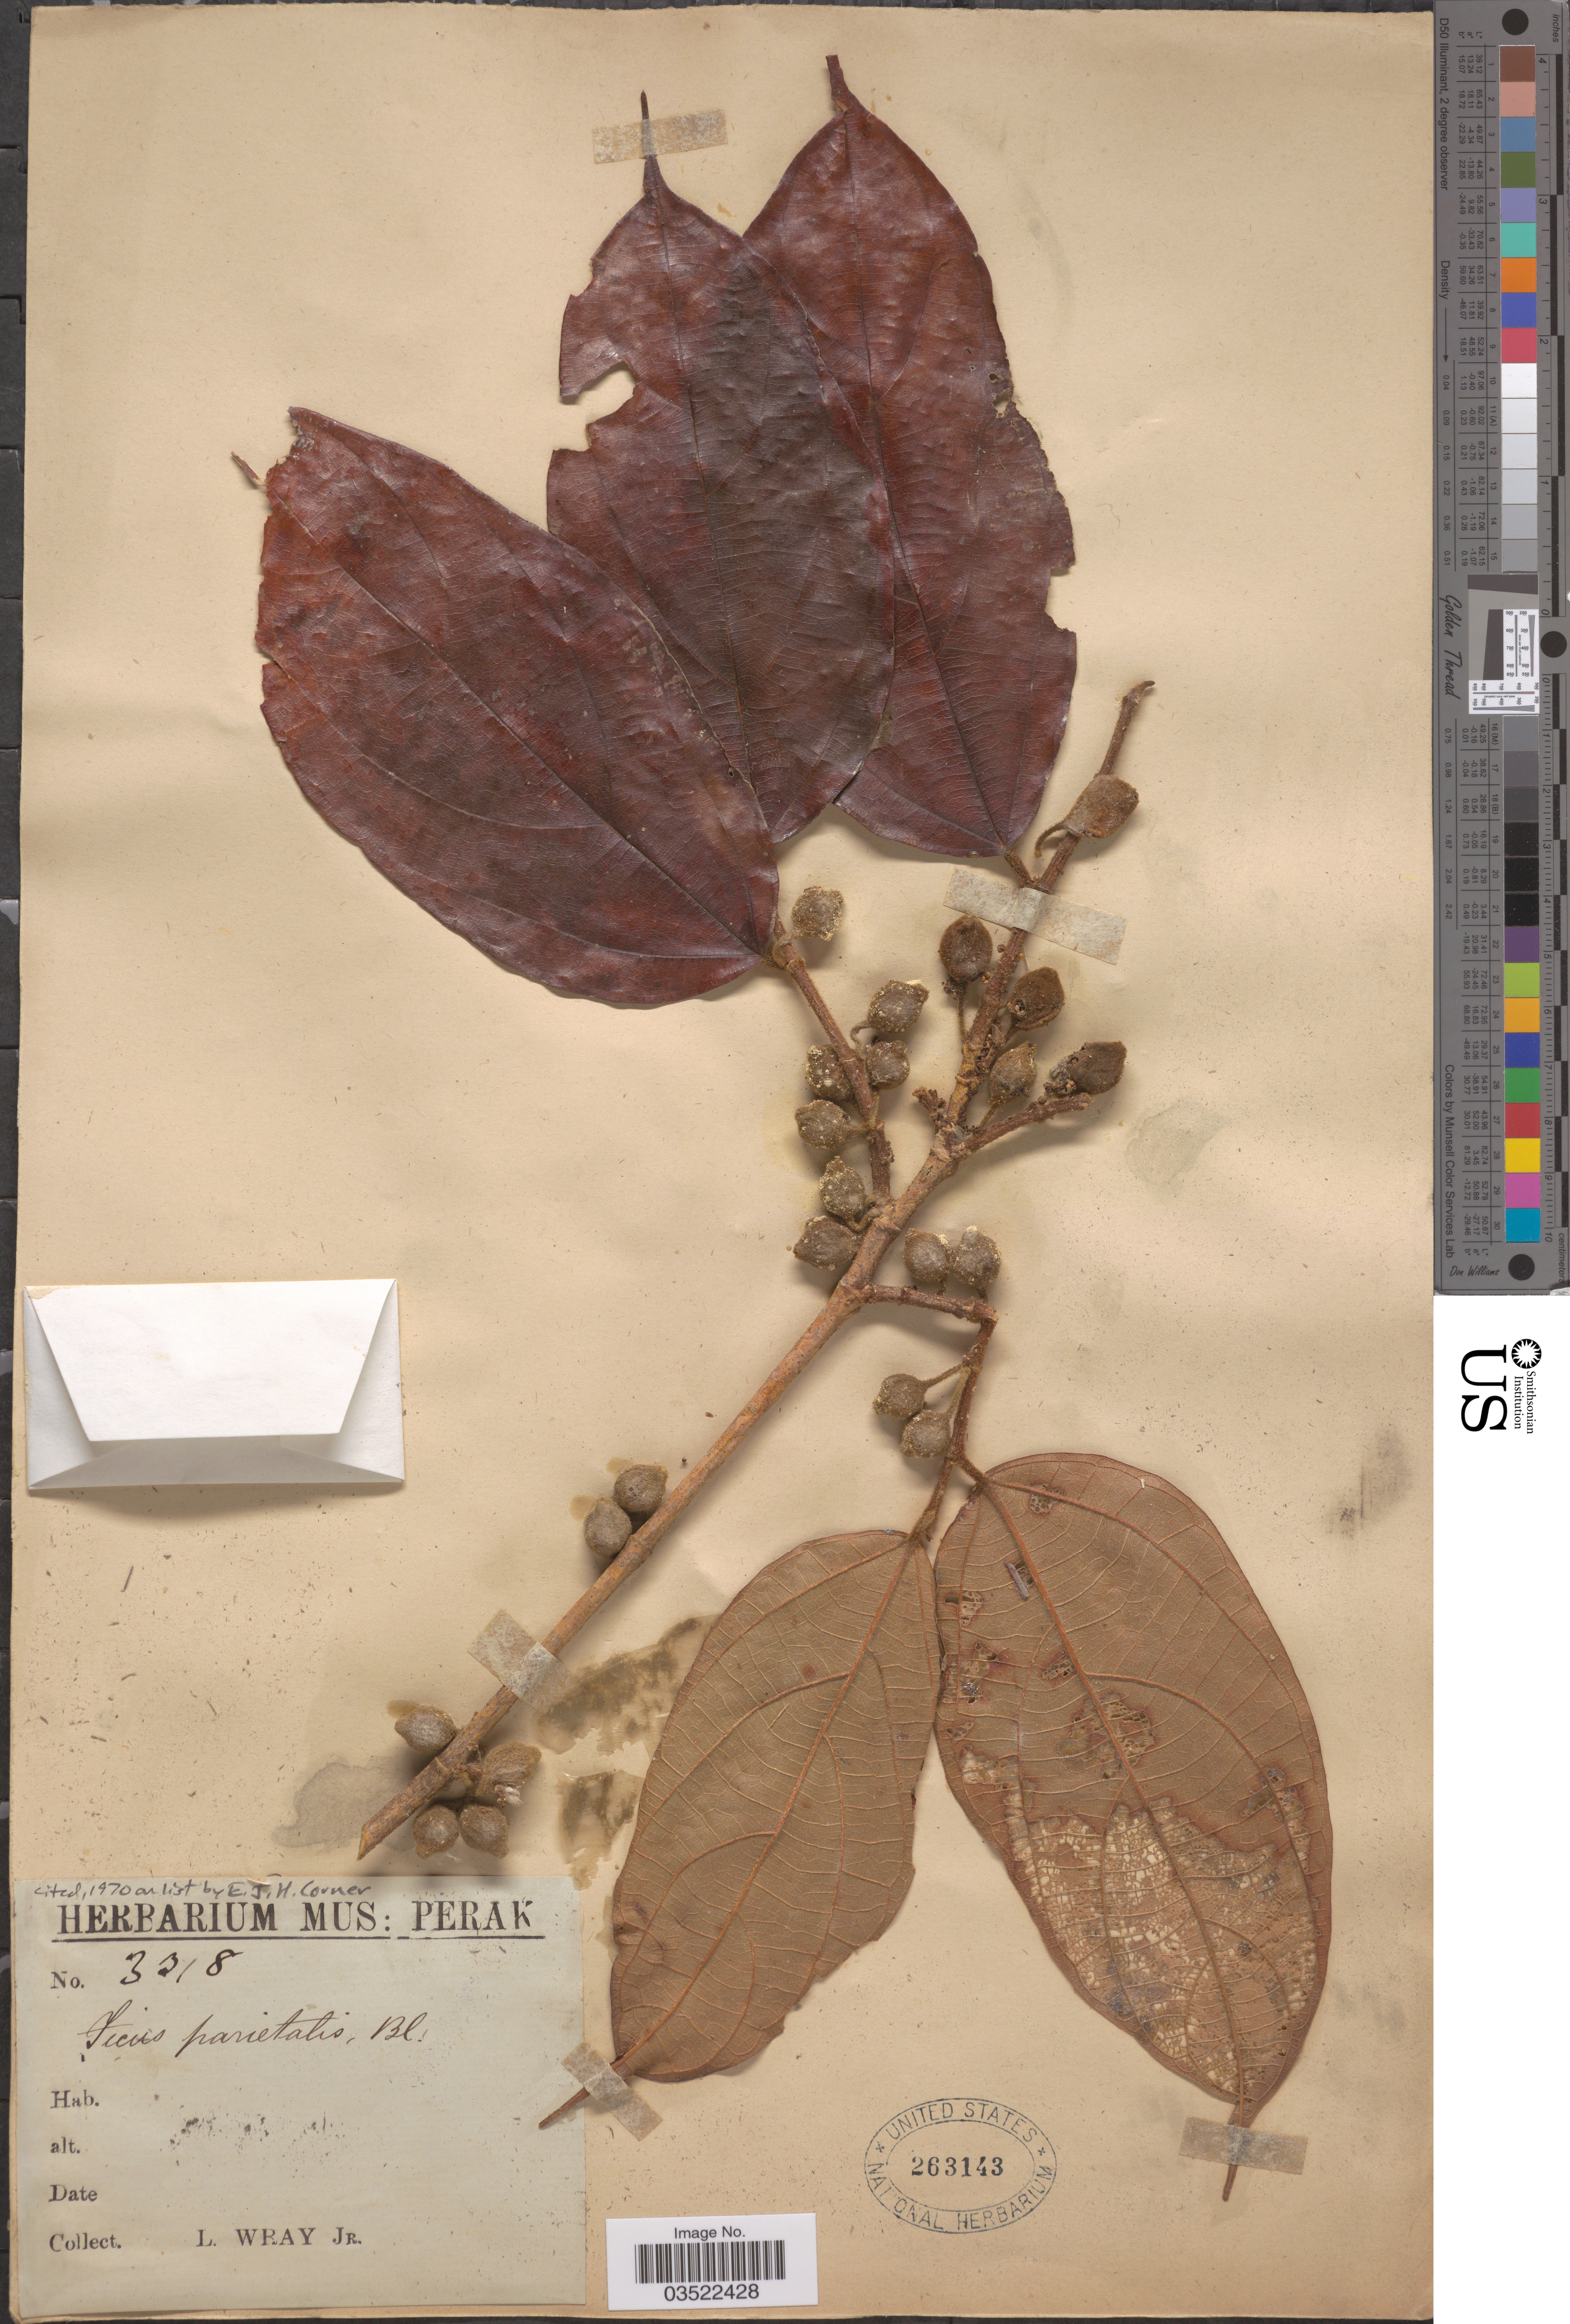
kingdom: Plantae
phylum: Tracheophyta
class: Magnoliopsida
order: Rosales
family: Moraceae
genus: Ficus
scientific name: Ficus parietalis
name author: Blume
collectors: L. Wray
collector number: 3318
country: Malaysia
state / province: Perak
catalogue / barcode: US 263143